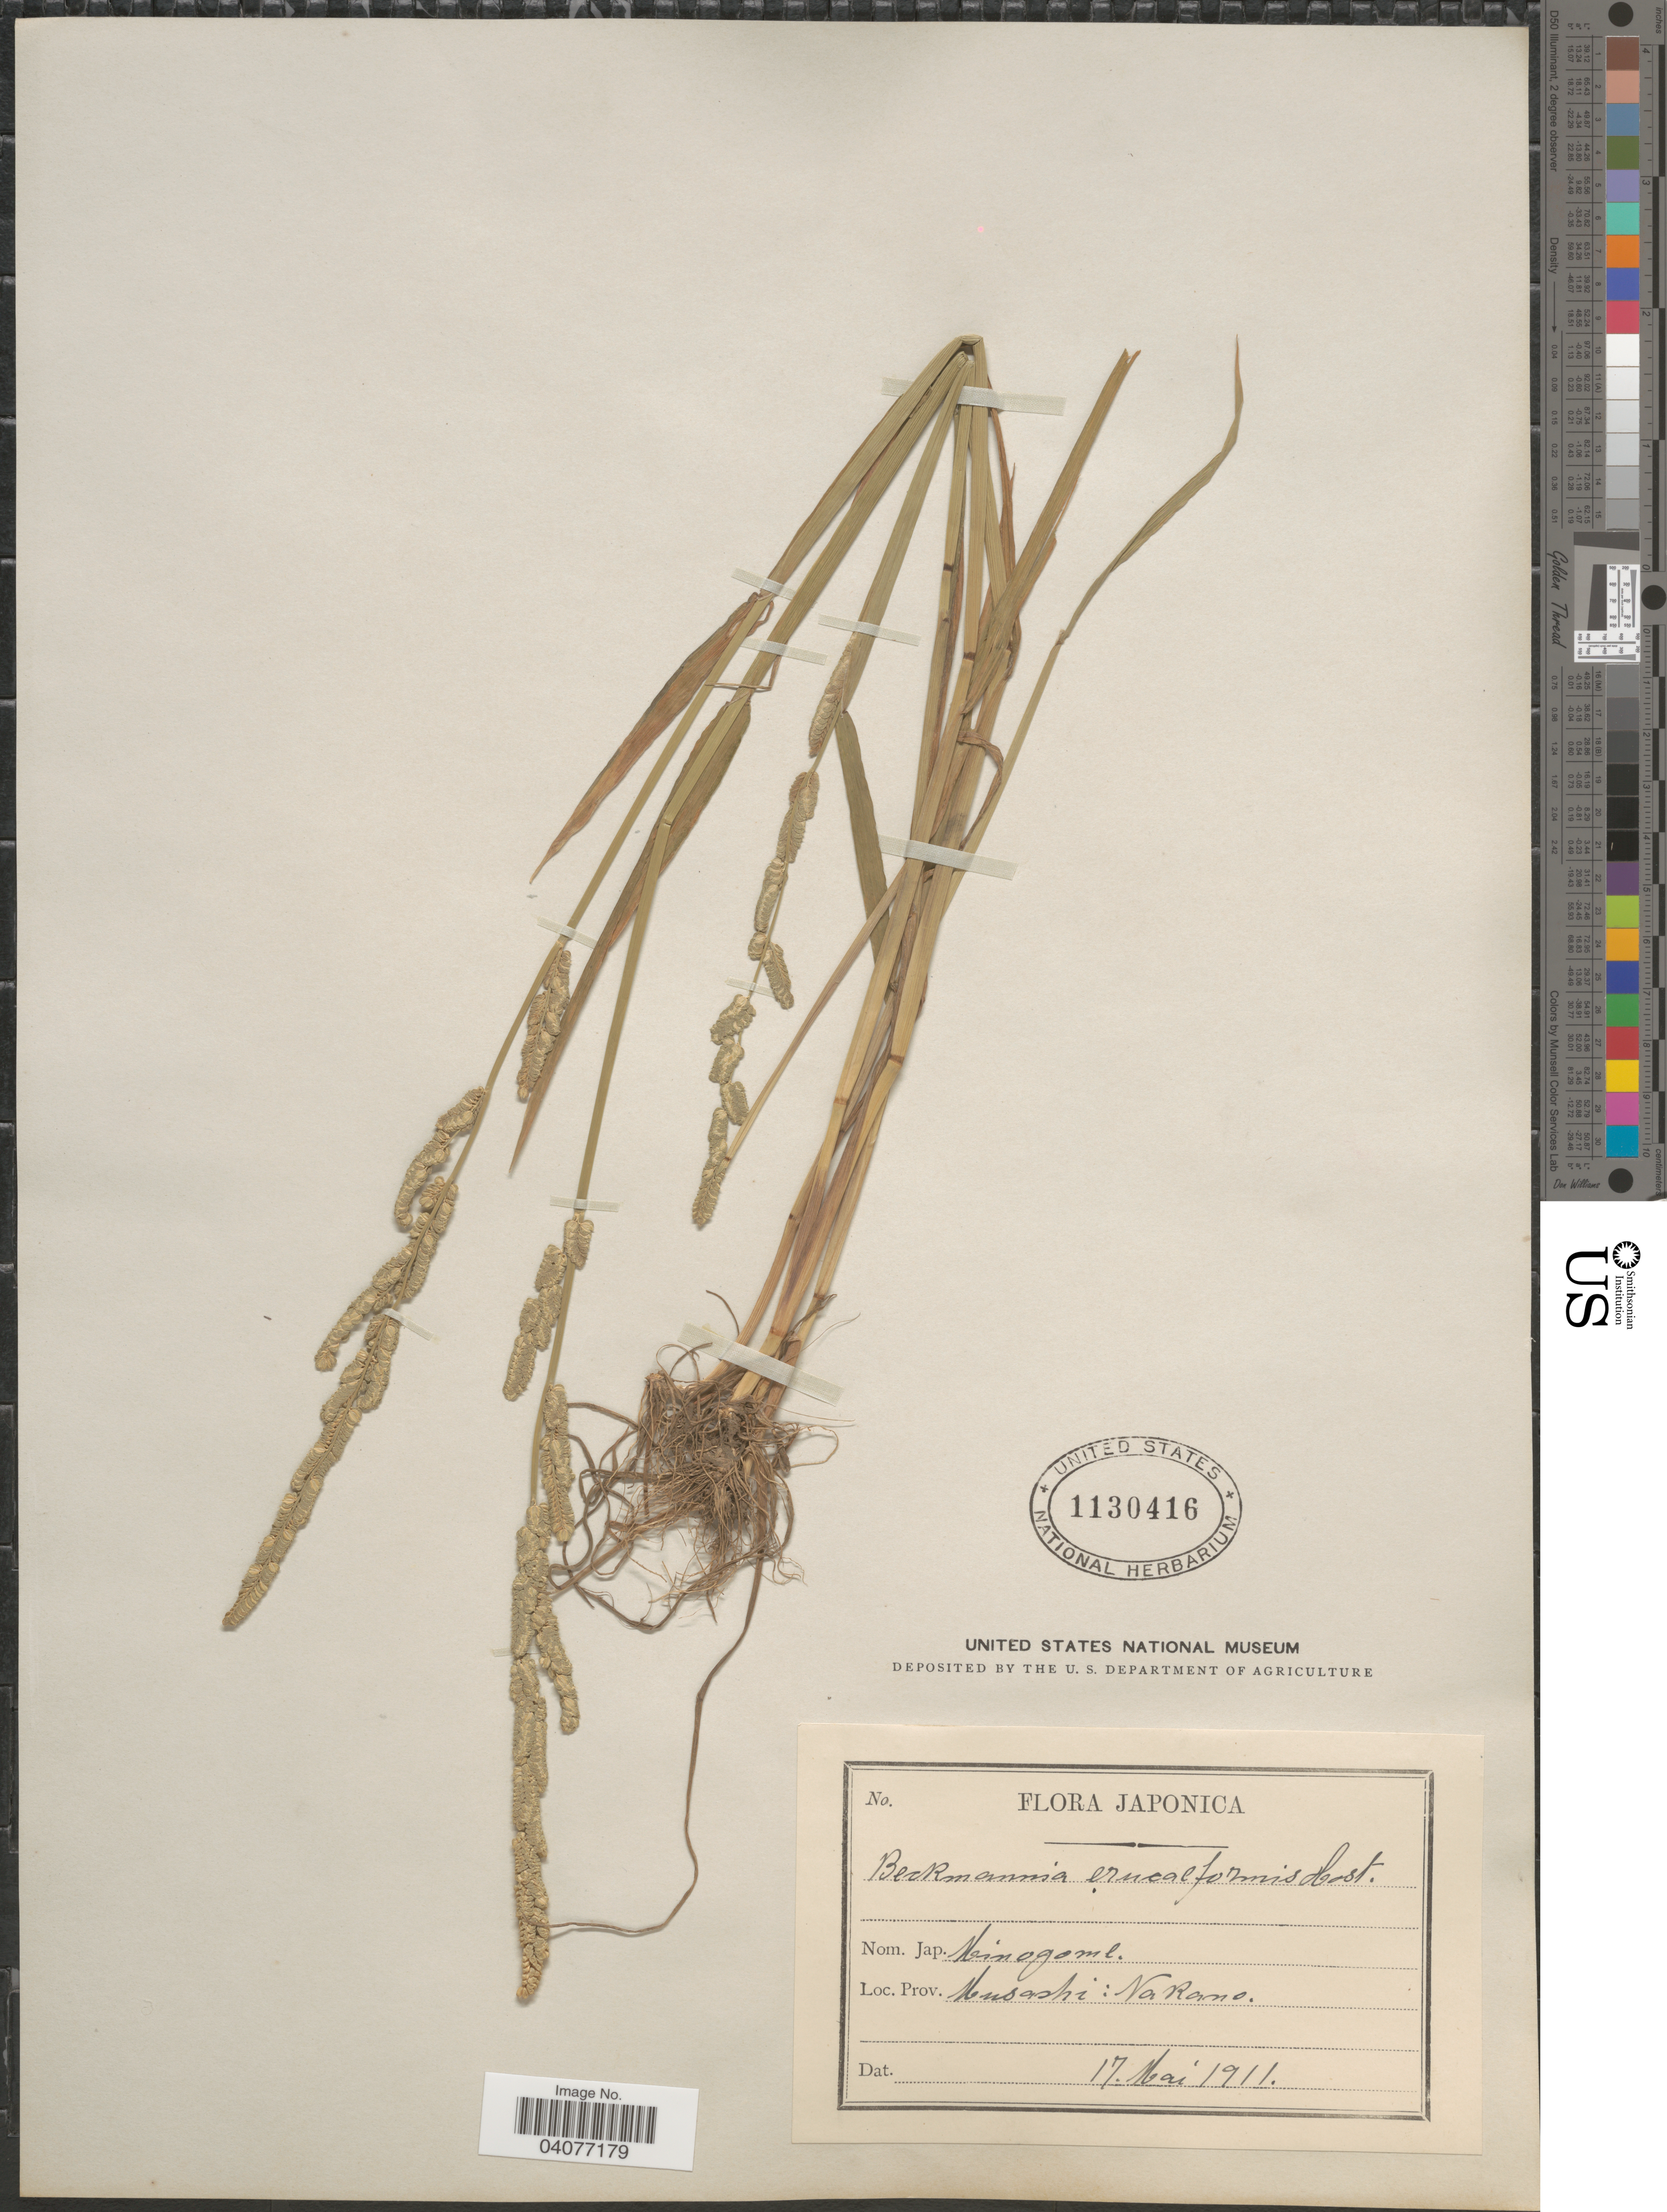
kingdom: Plantae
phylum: Tracheophyta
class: Liliopsida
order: Poales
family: Poaceae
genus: Beckmannia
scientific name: Beckmannia eruciformis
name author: (L.) Host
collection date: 1911-05-17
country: Japan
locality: Musashi: Nakano.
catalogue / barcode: US 1130416